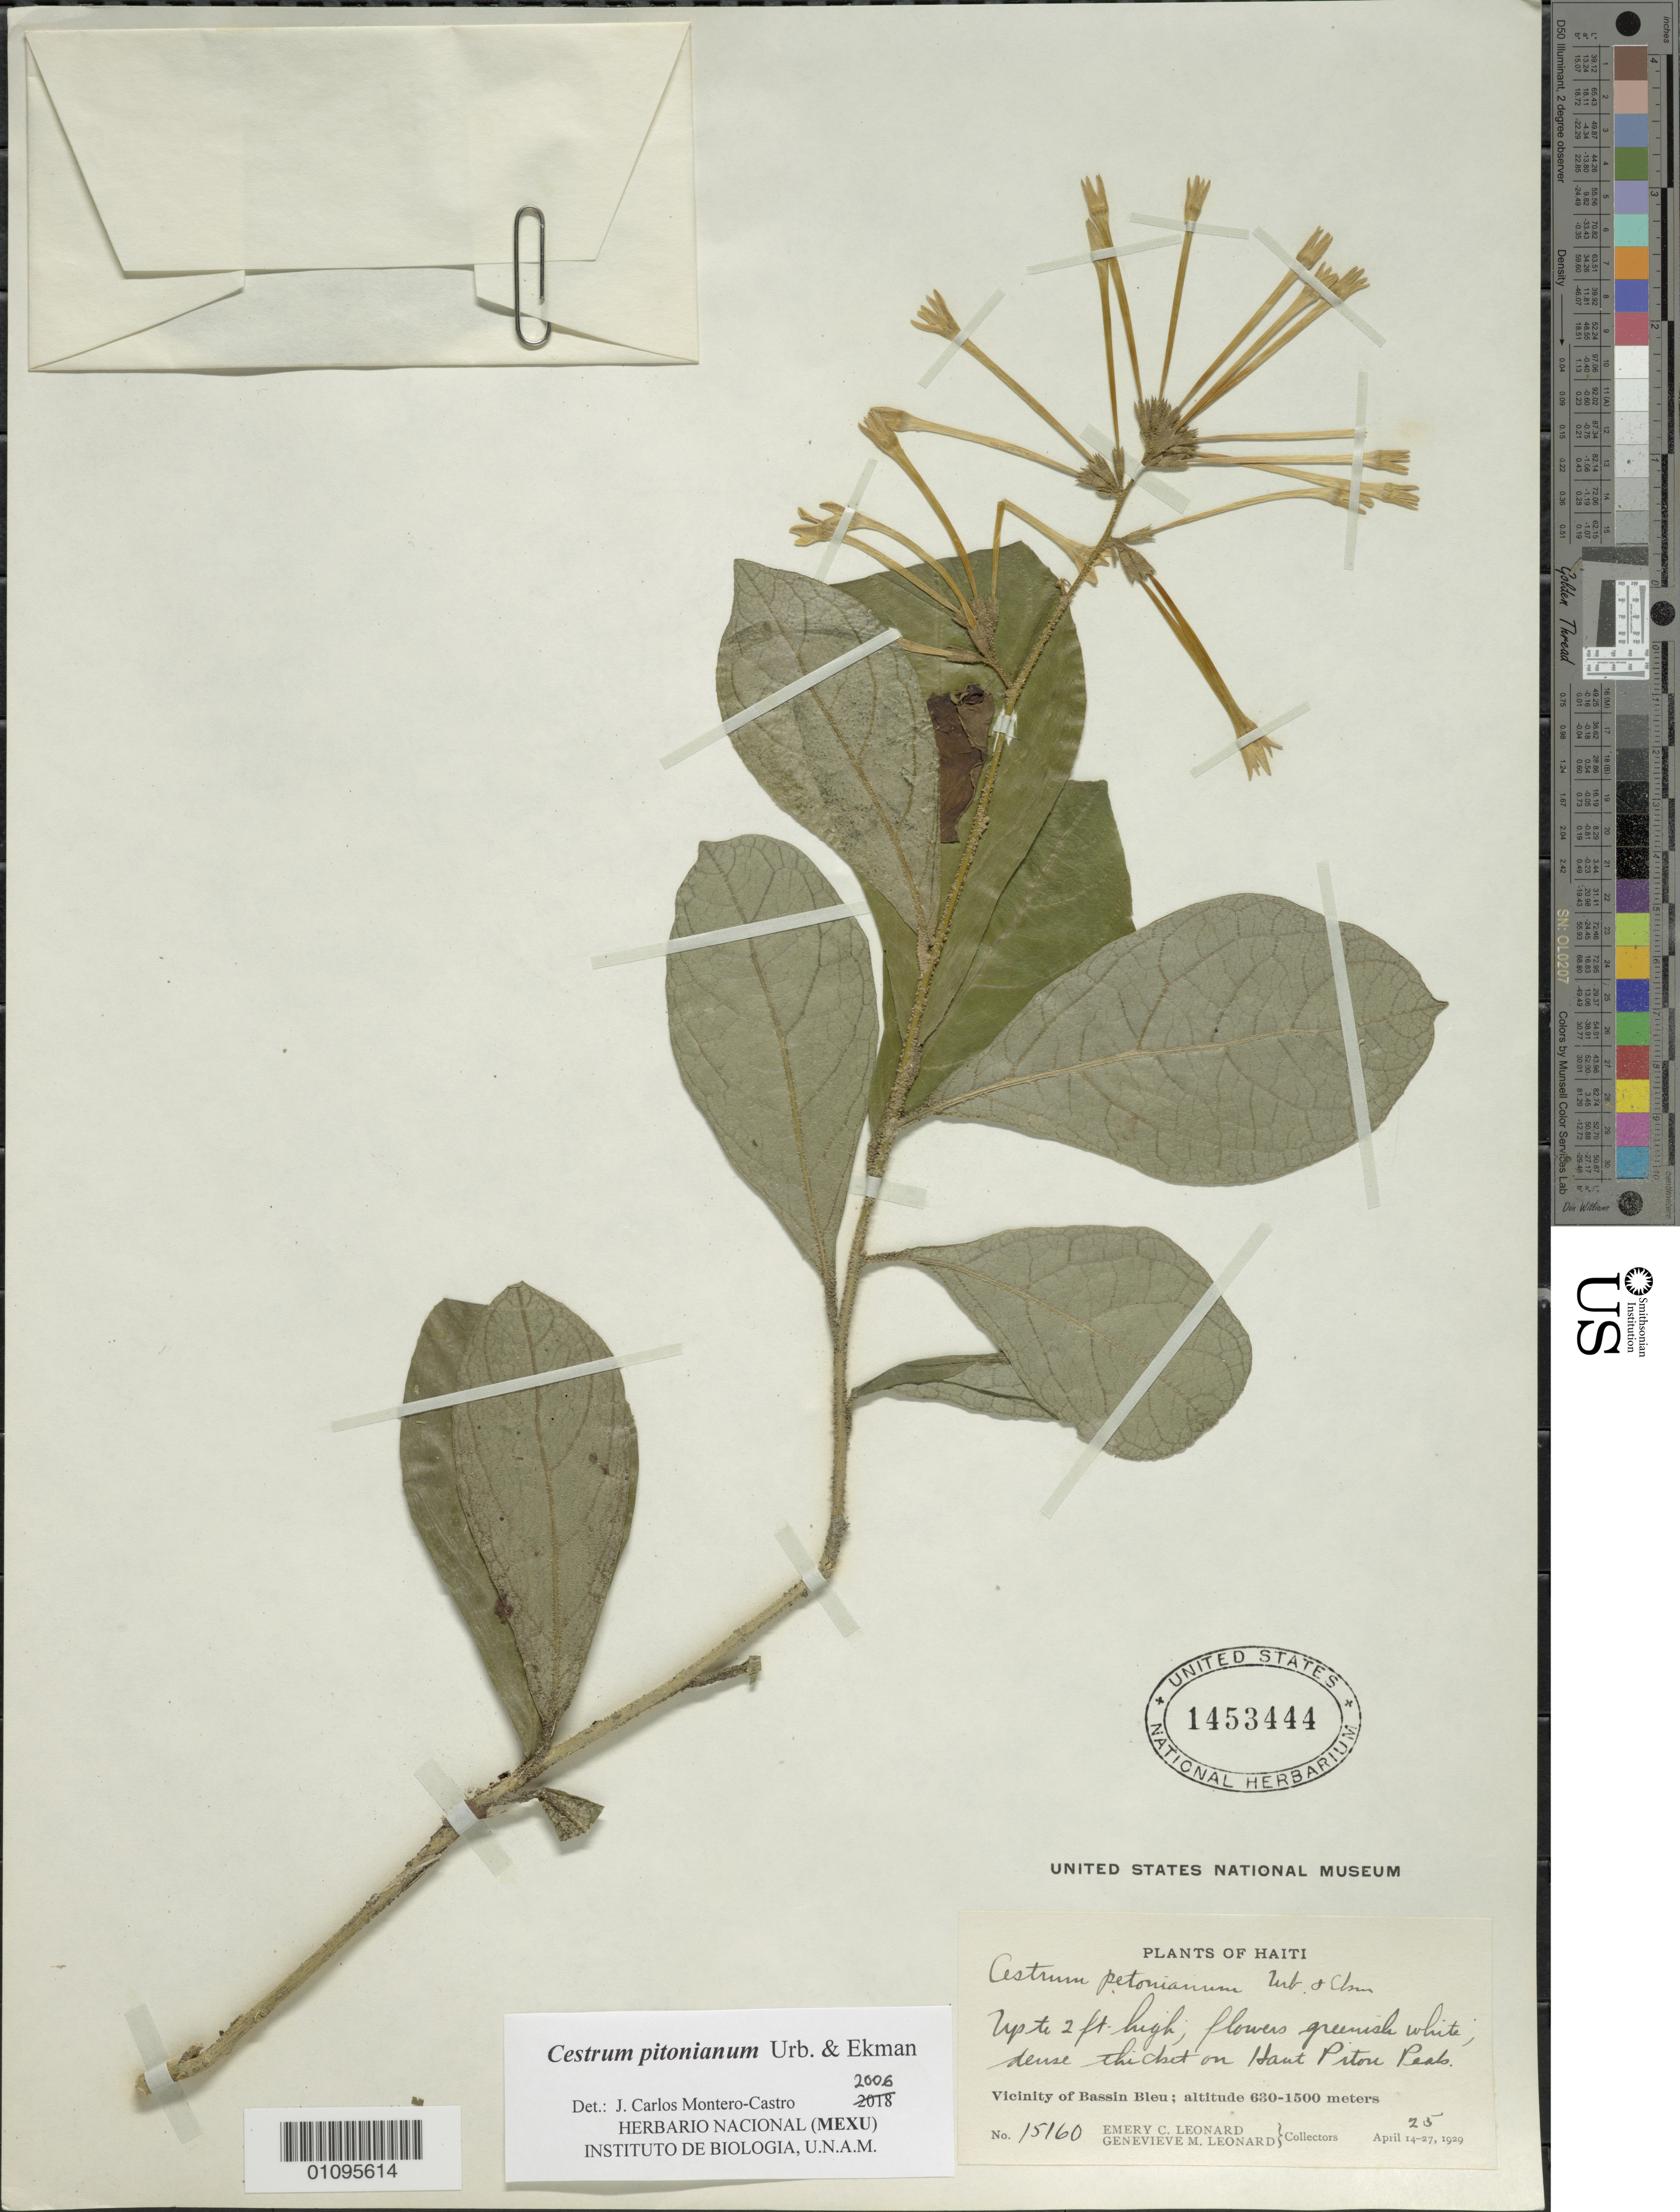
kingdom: Plantae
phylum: Tracheophyta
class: Magnoliopsida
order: Solanales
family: Solanaceae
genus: Cestrum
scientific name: Cestrum pitonianum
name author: Urb. & Ekman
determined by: Montero-Castro, J. C.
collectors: E. C. Leonard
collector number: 15160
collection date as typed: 25 Apr 1929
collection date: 1929-04-25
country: Haiti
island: Hispaniola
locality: Bassin Bleu vicinity, Haut Piton Peak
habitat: Dense thicket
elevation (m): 630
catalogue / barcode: US 1453444